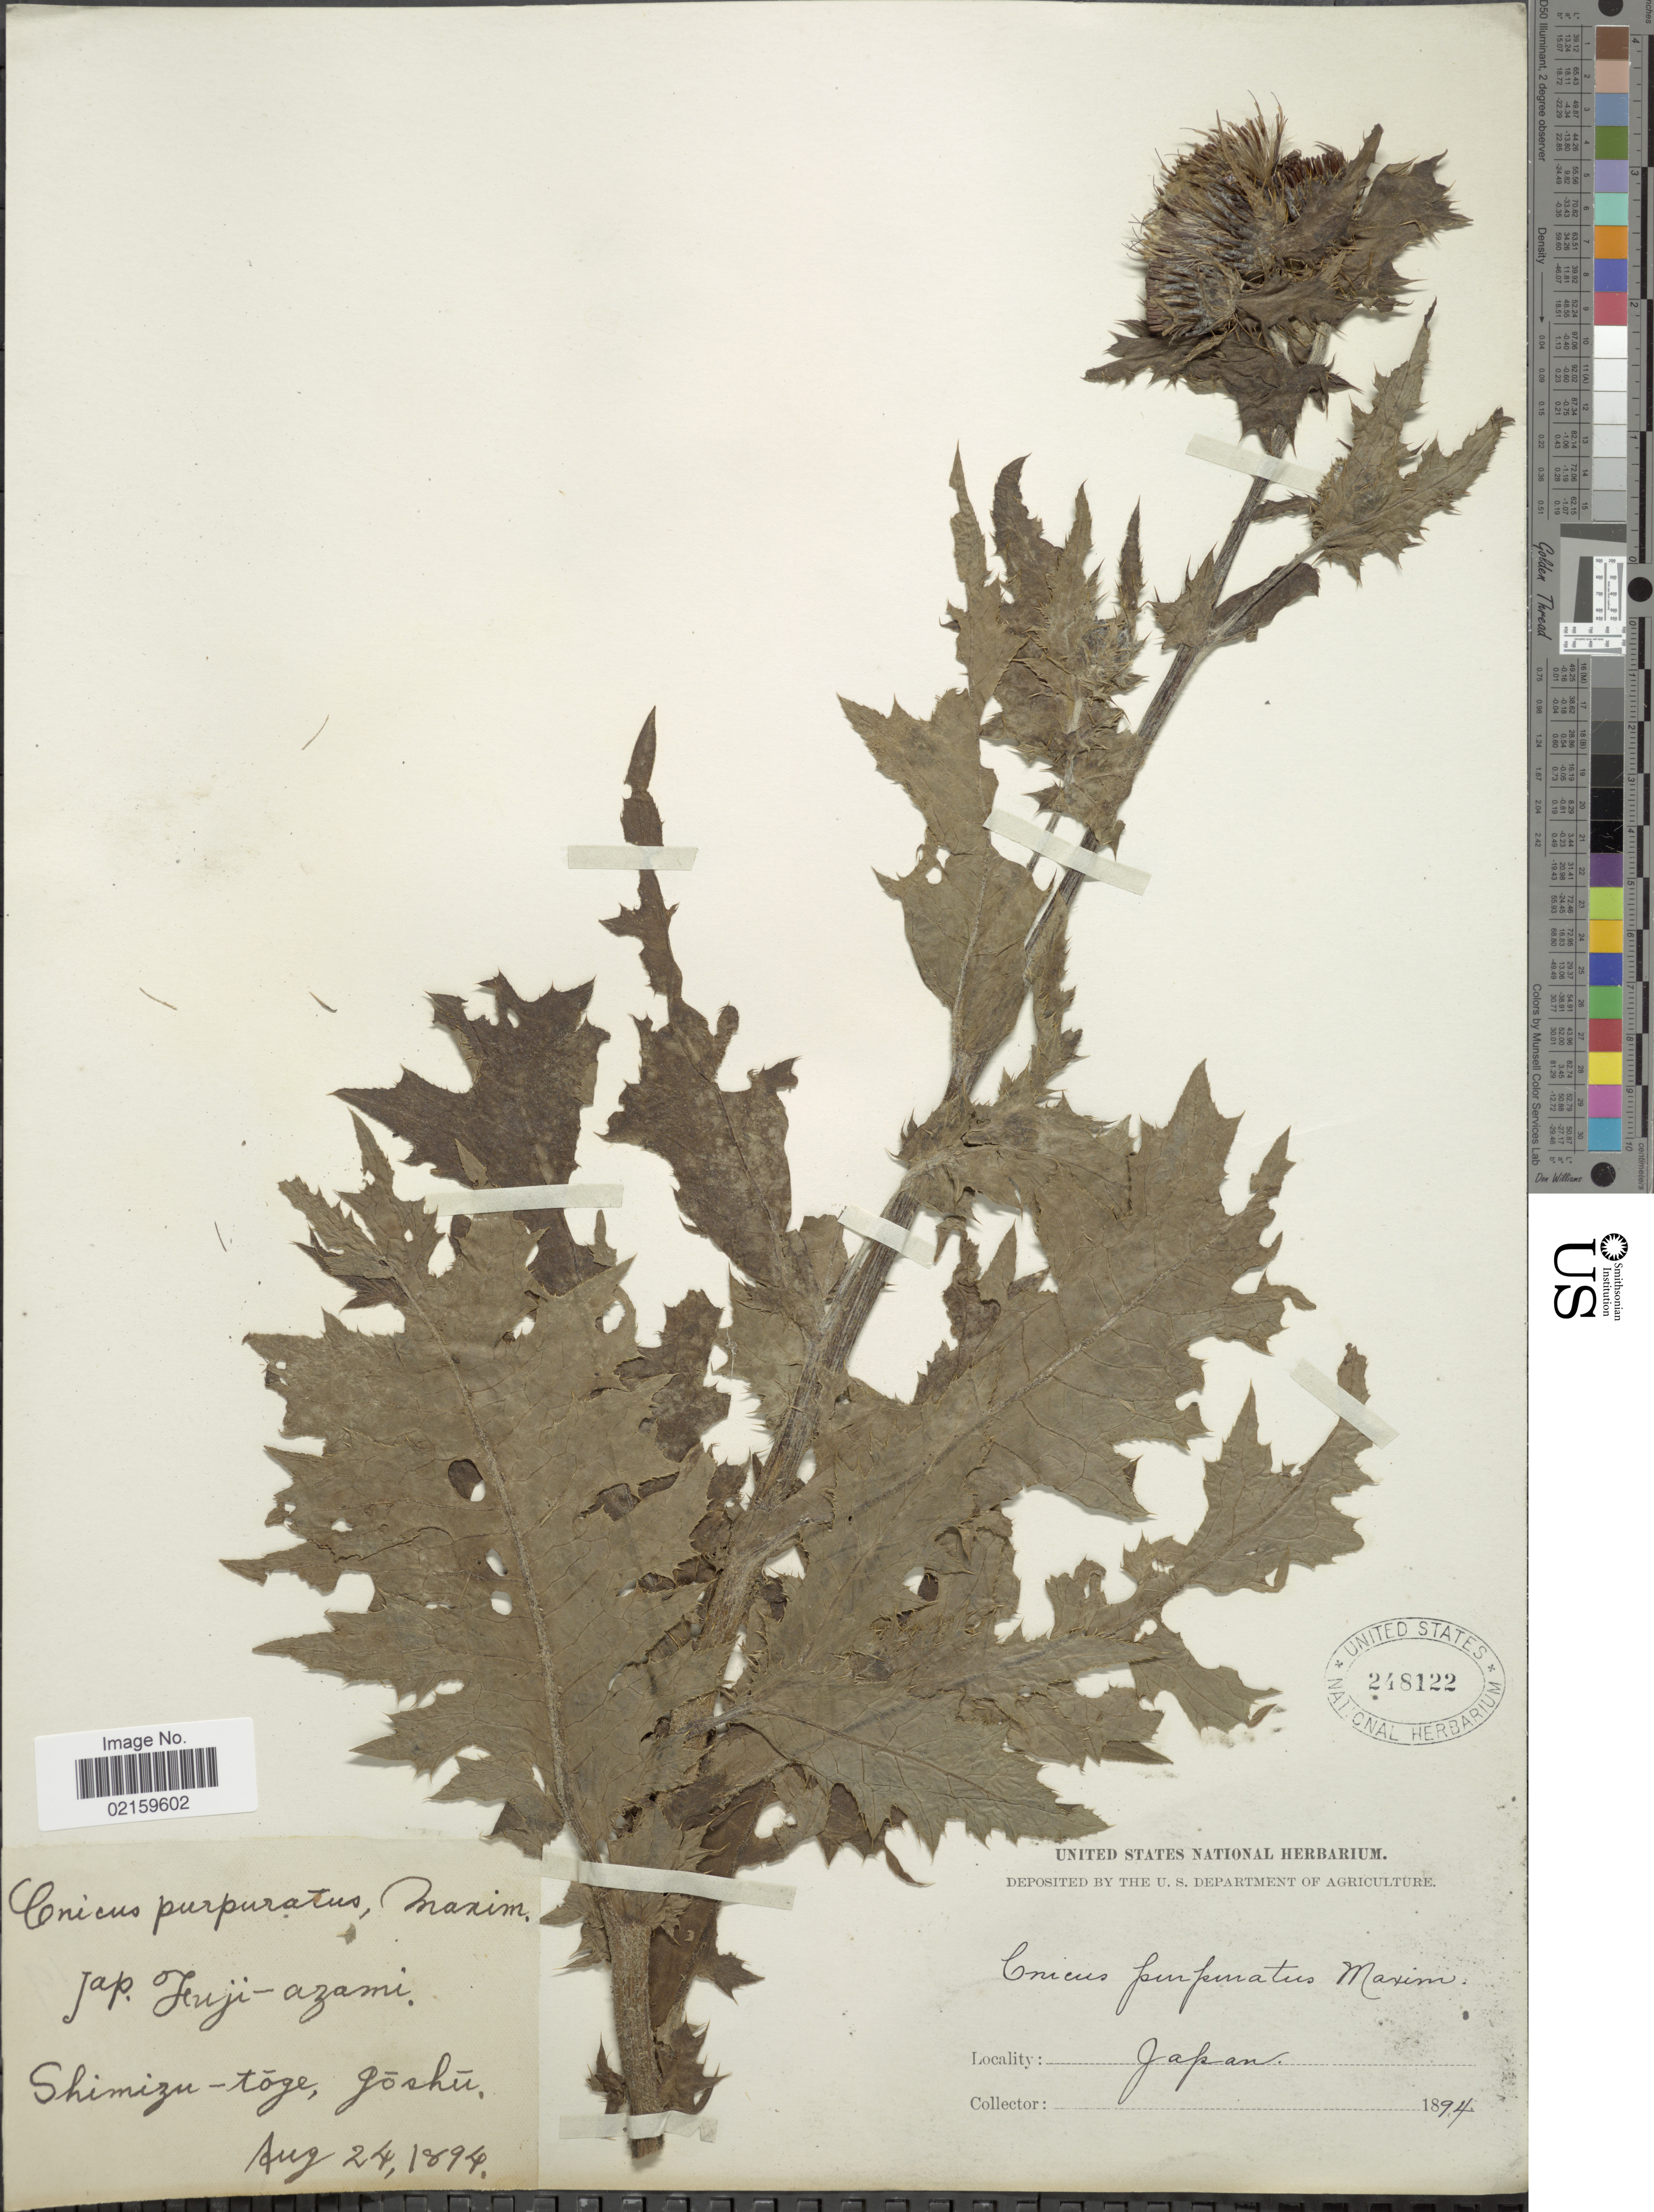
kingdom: Plantae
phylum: Tracheophyta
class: Magnoliopsida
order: Asterales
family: Asteraceae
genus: Cirsium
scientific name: Cirsium purpuratum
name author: (Maxim.) Matsum.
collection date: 1894-08-24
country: Japan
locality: Shimuzu-toge, Joshu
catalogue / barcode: US 248122